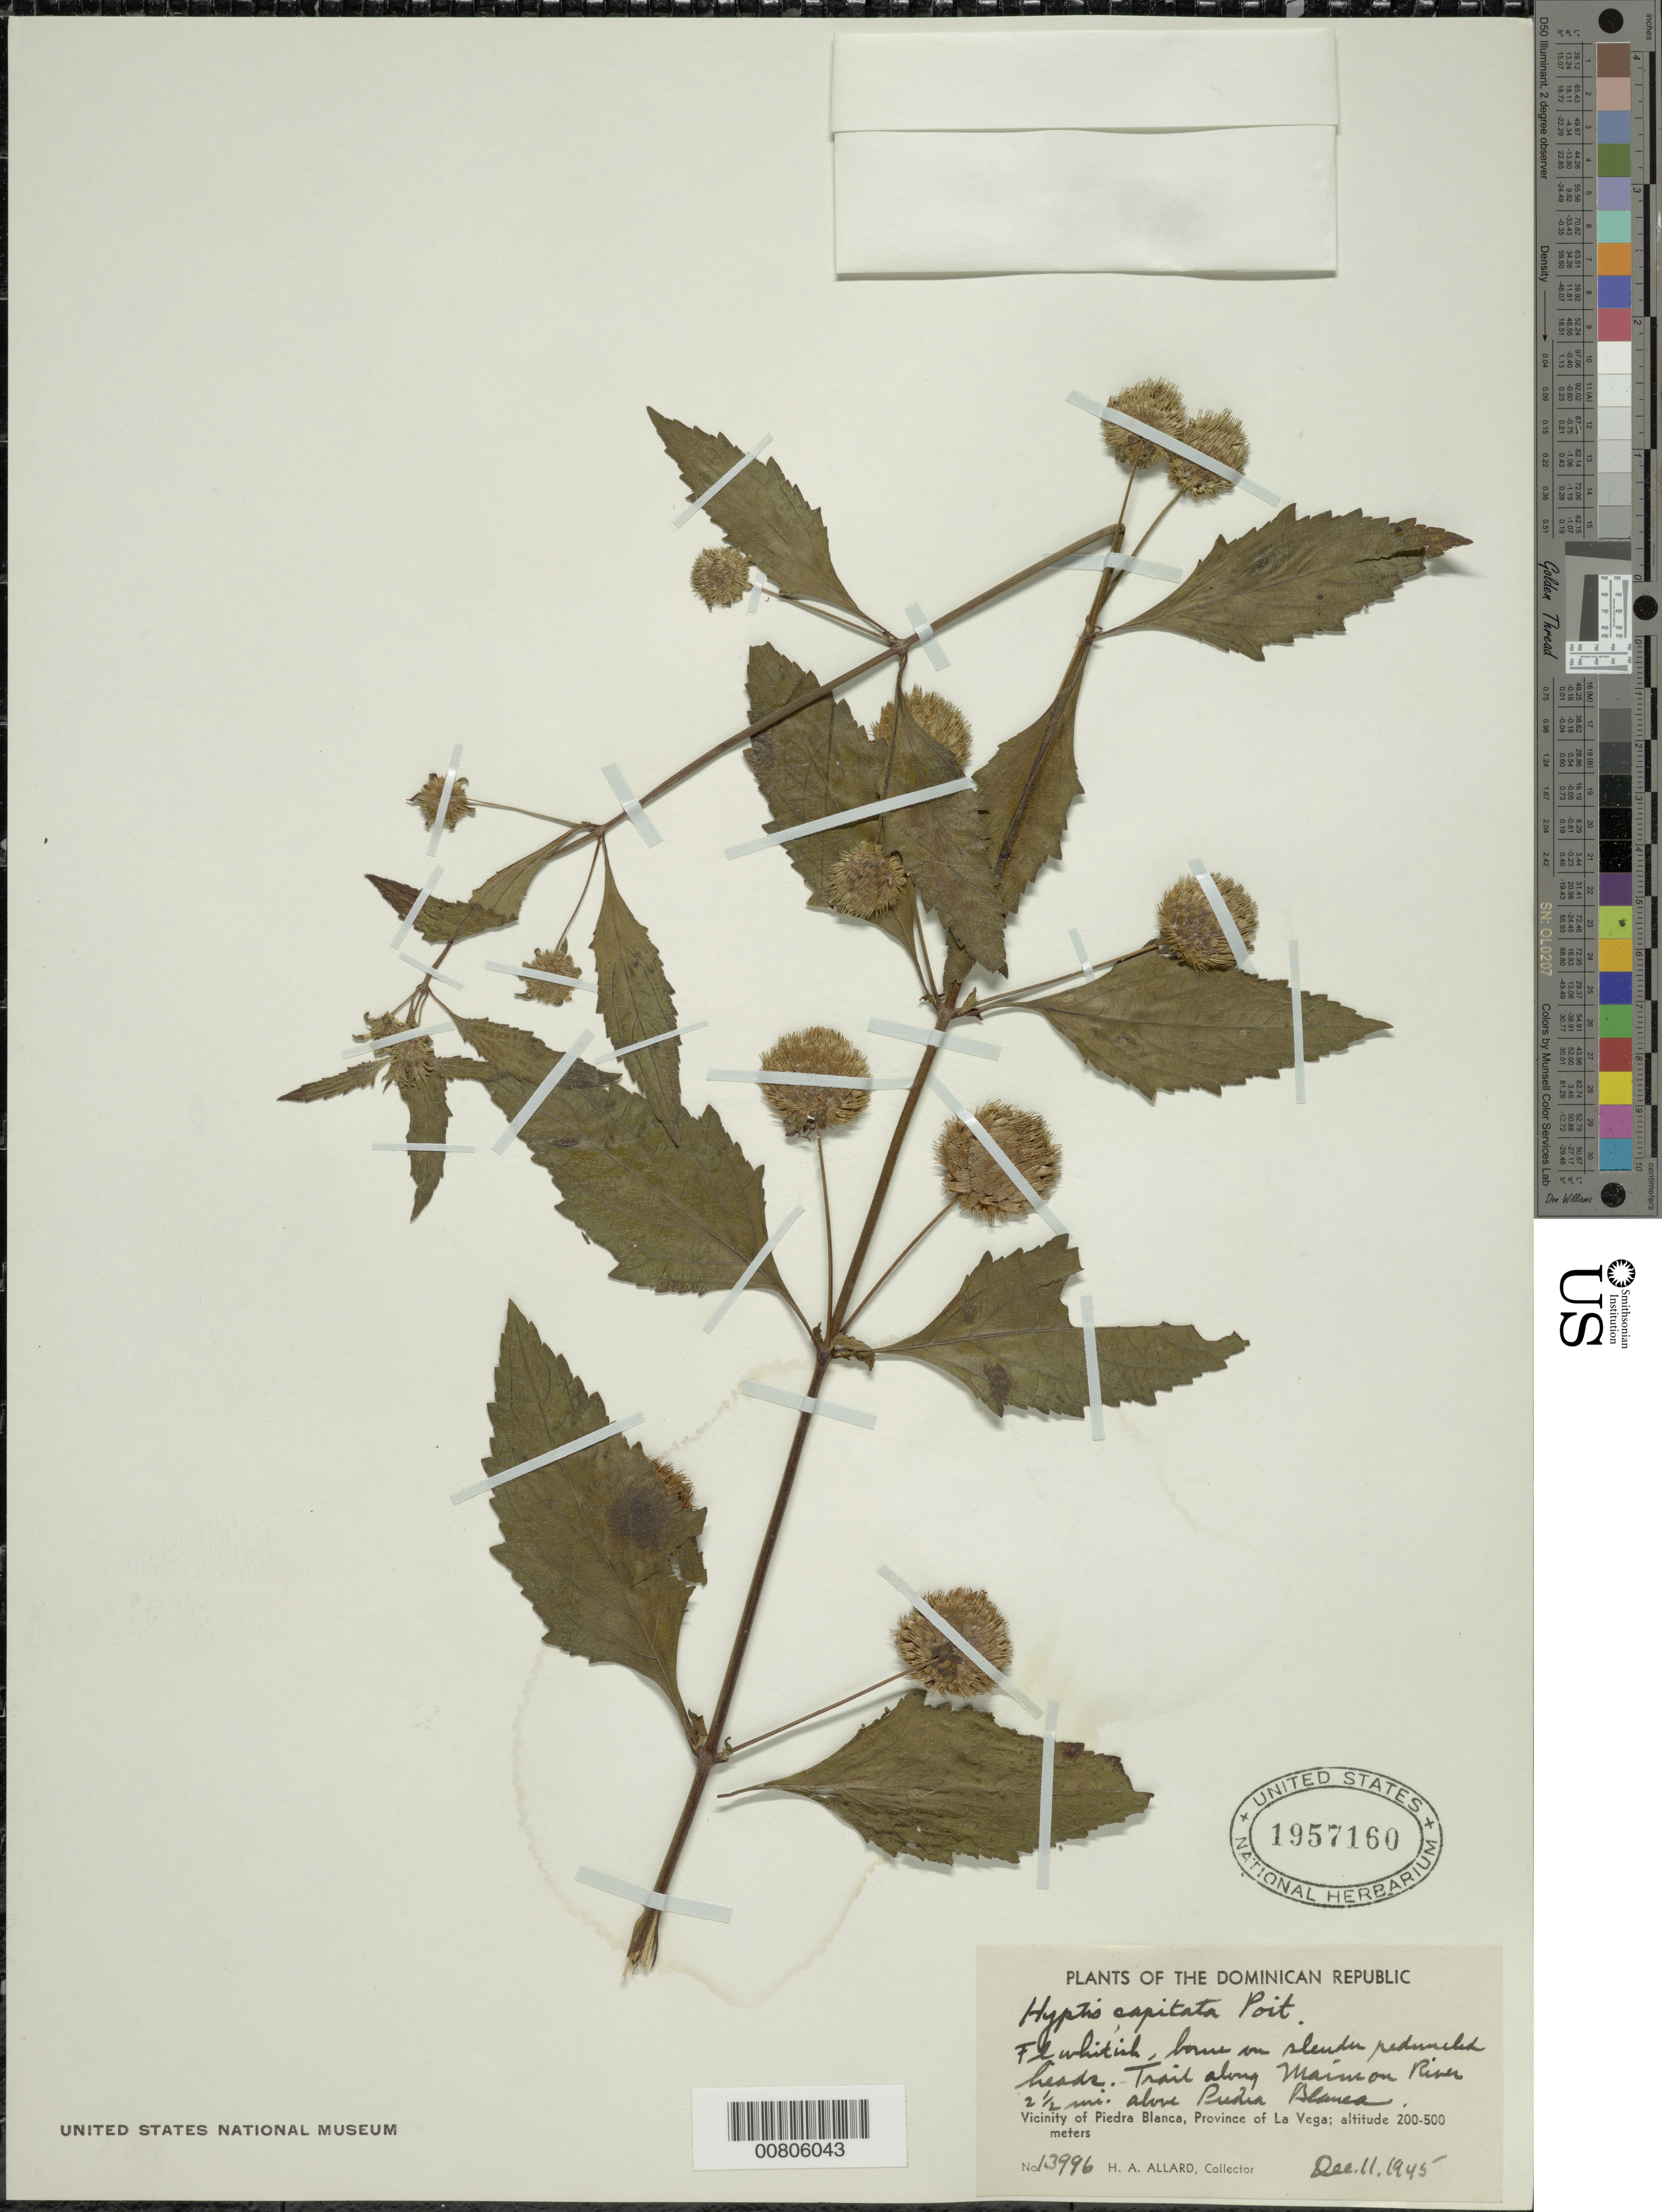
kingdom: Plantae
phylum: Tracheophyta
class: Magnoliopsida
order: Lamiales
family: Lamiaceae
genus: Hyptis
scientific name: Hyptis capitata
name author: Jacq.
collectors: H. A. Allard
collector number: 13996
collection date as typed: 11 Dec 1945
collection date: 1945-12-11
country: Dominican Republic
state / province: La Vega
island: Hispaniola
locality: Vicinity of Piedra Blanca, along Maimon River, 2.5 mi aobe Piedra Blanca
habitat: Trail along river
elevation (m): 200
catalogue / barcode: US 1957160